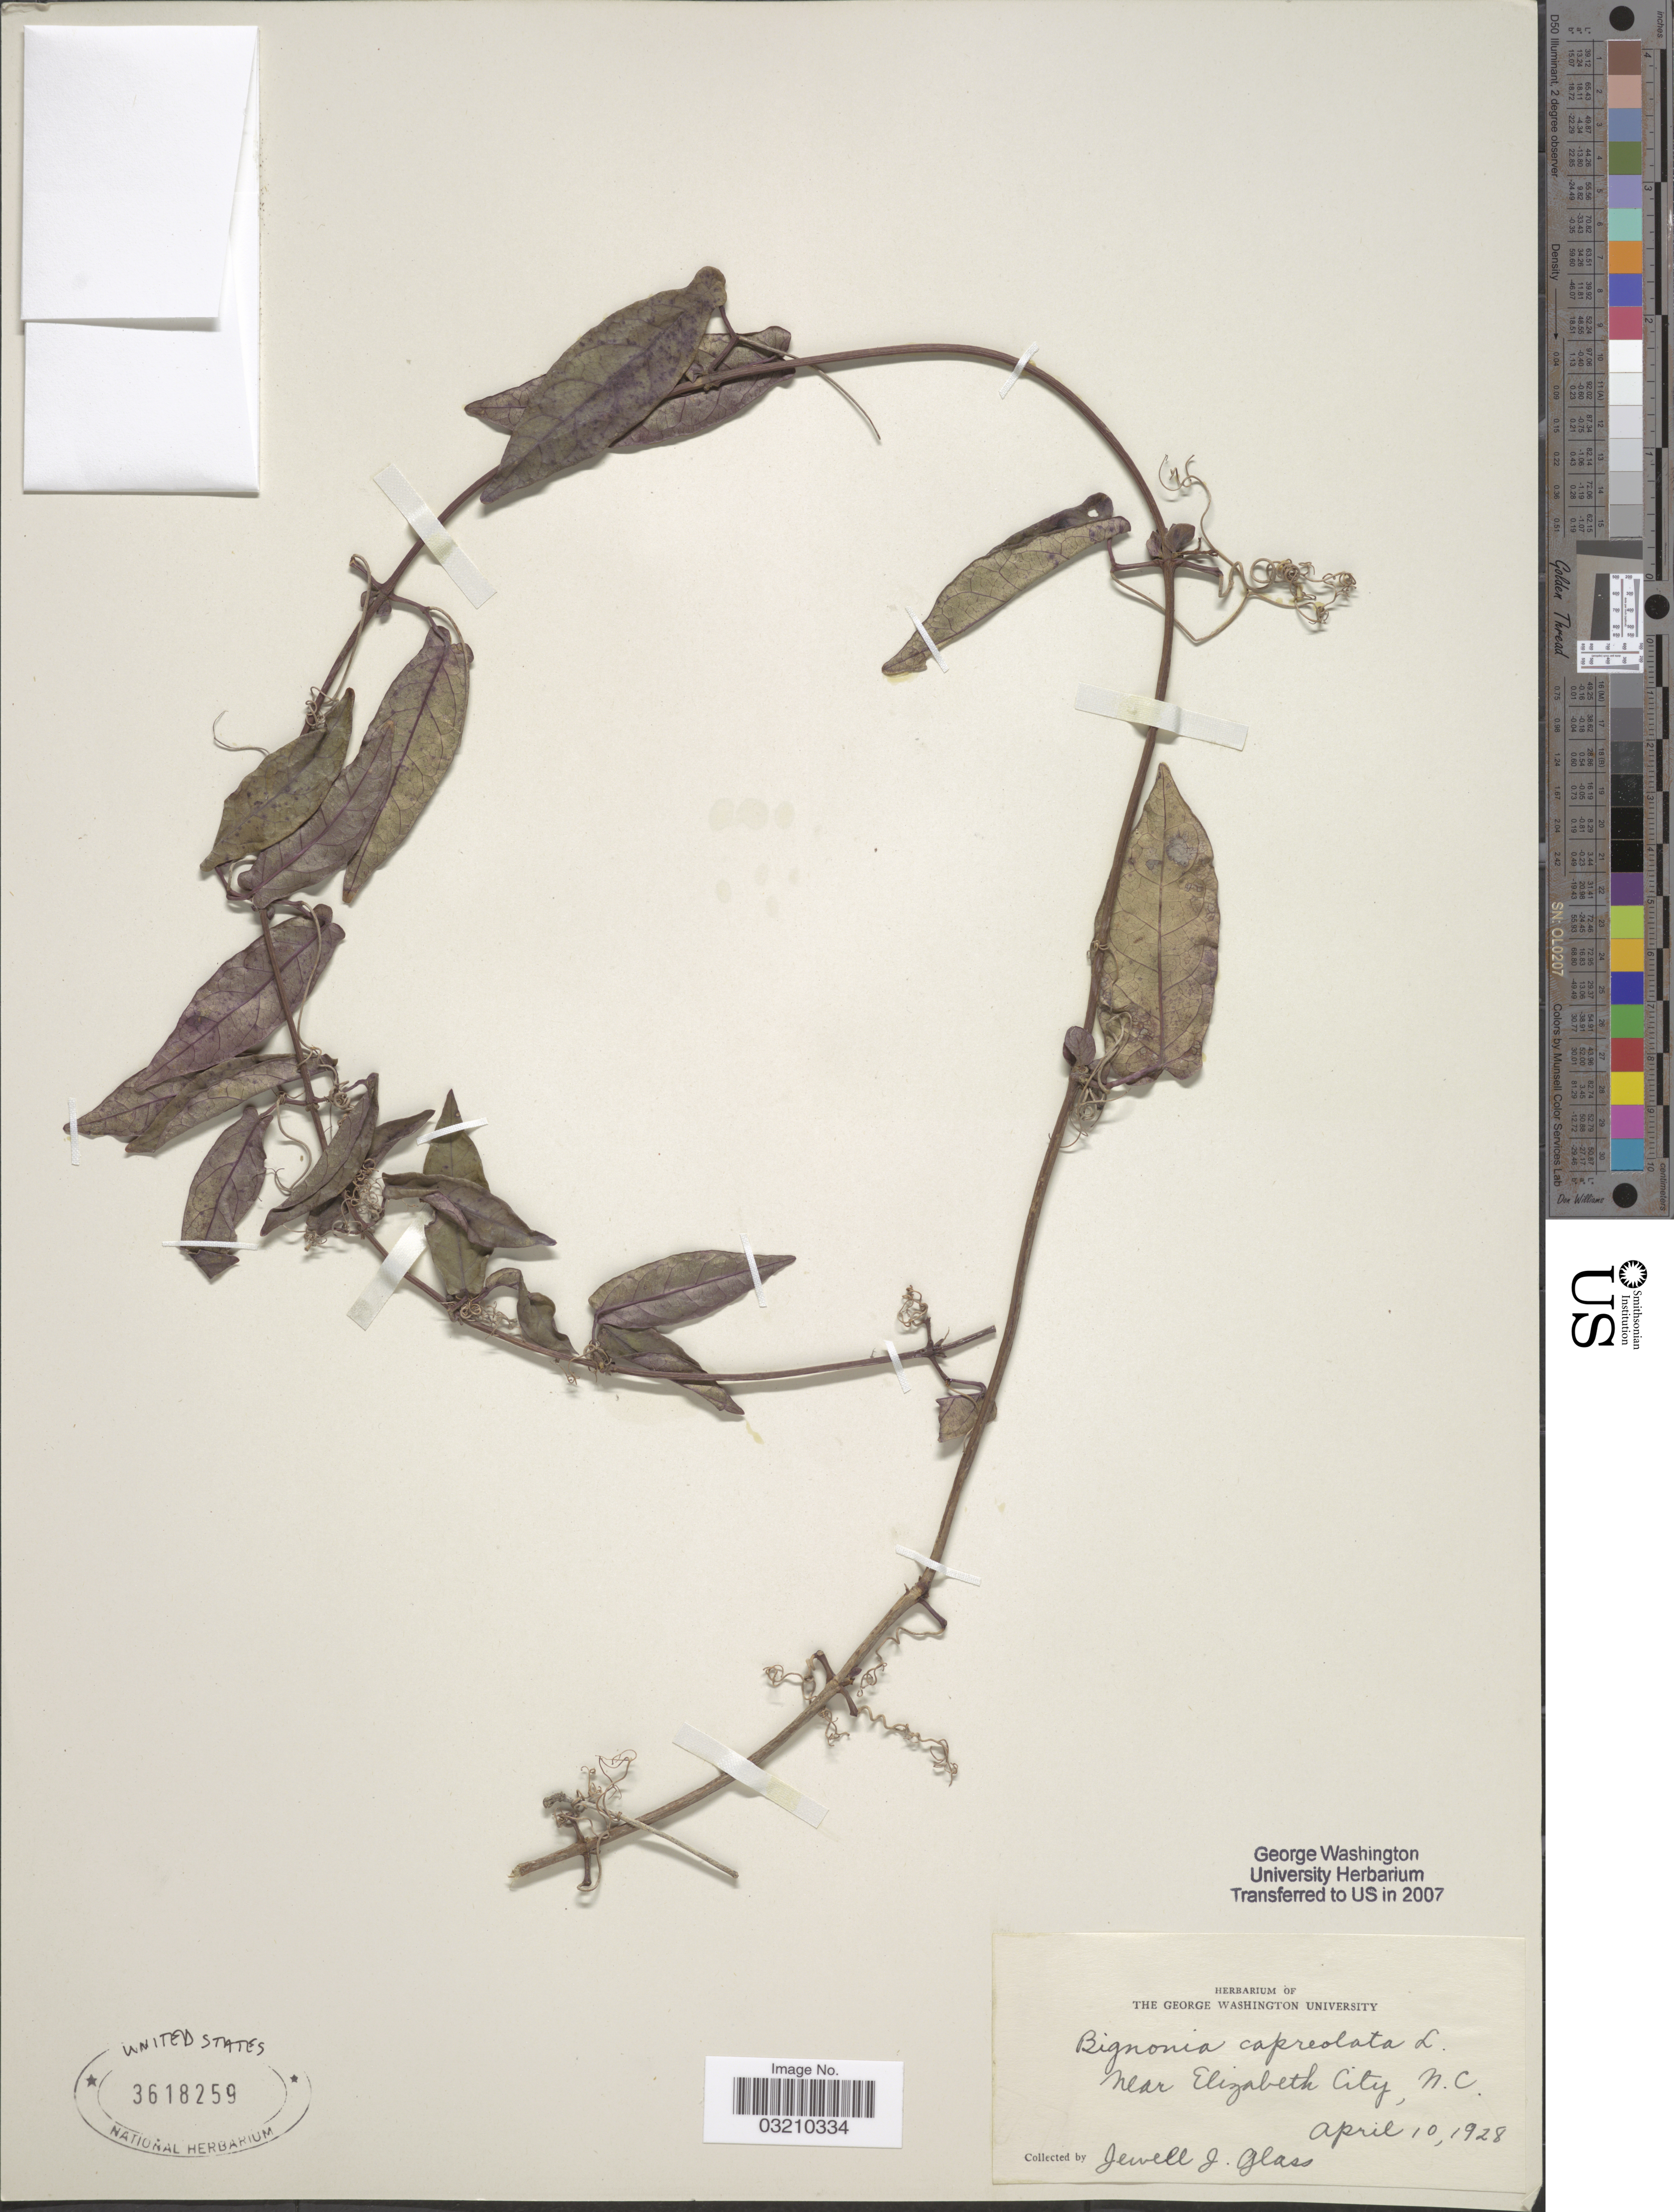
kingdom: Plantae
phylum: Tracheophyta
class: Magnoliopsida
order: Lamiales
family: Bignoniaceae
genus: Bignonia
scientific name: Bignonia capreolata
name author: L.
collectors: J. Glass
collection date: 1928-04-10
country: United States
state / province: North Carolina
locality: Near Eizabeth City.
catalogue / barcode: US 3618259